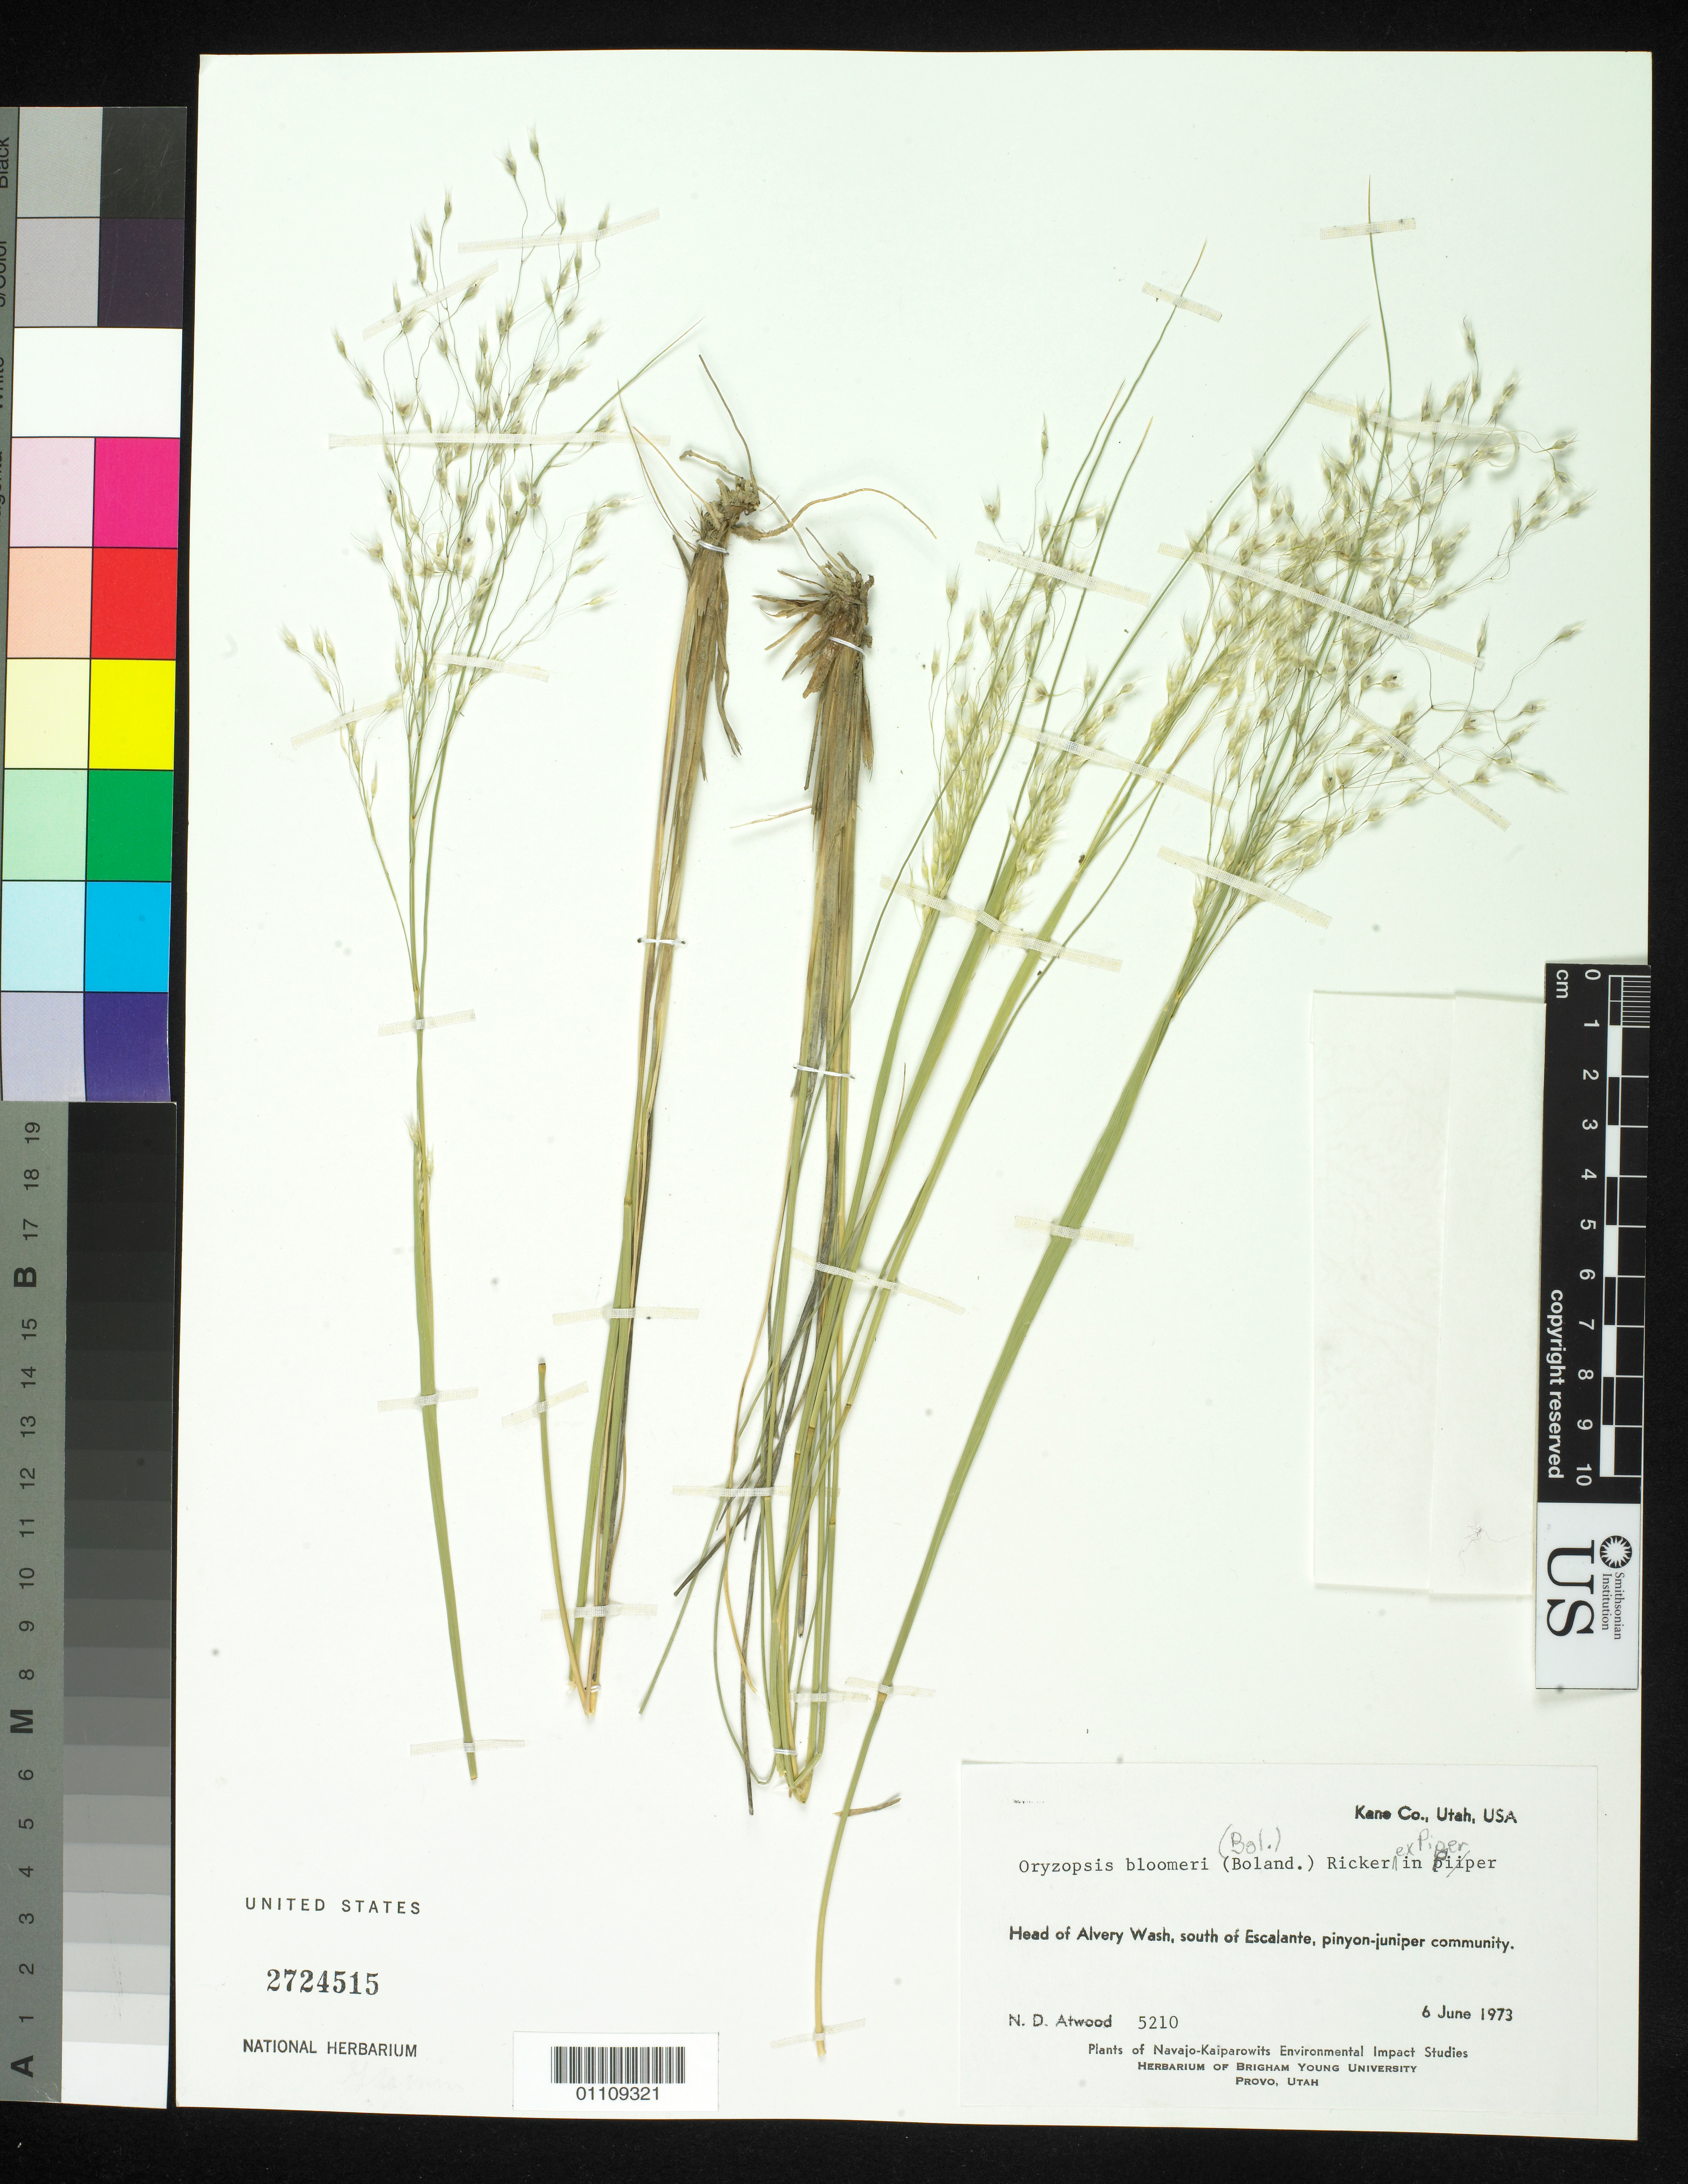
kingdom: Plantae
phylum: Tracheophyta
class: Liliopsida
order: Poales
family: Poaceae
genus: Eriocoma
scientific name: Eriocoma bloomeri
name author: Romasch.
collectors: N. Atwood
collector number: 5210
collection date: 1973-06-06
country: United States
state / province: Utah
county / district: Kane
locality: Head of Alvery Wash, S. of Escalante, pinyon-juniper community.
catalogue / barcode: US 2724515